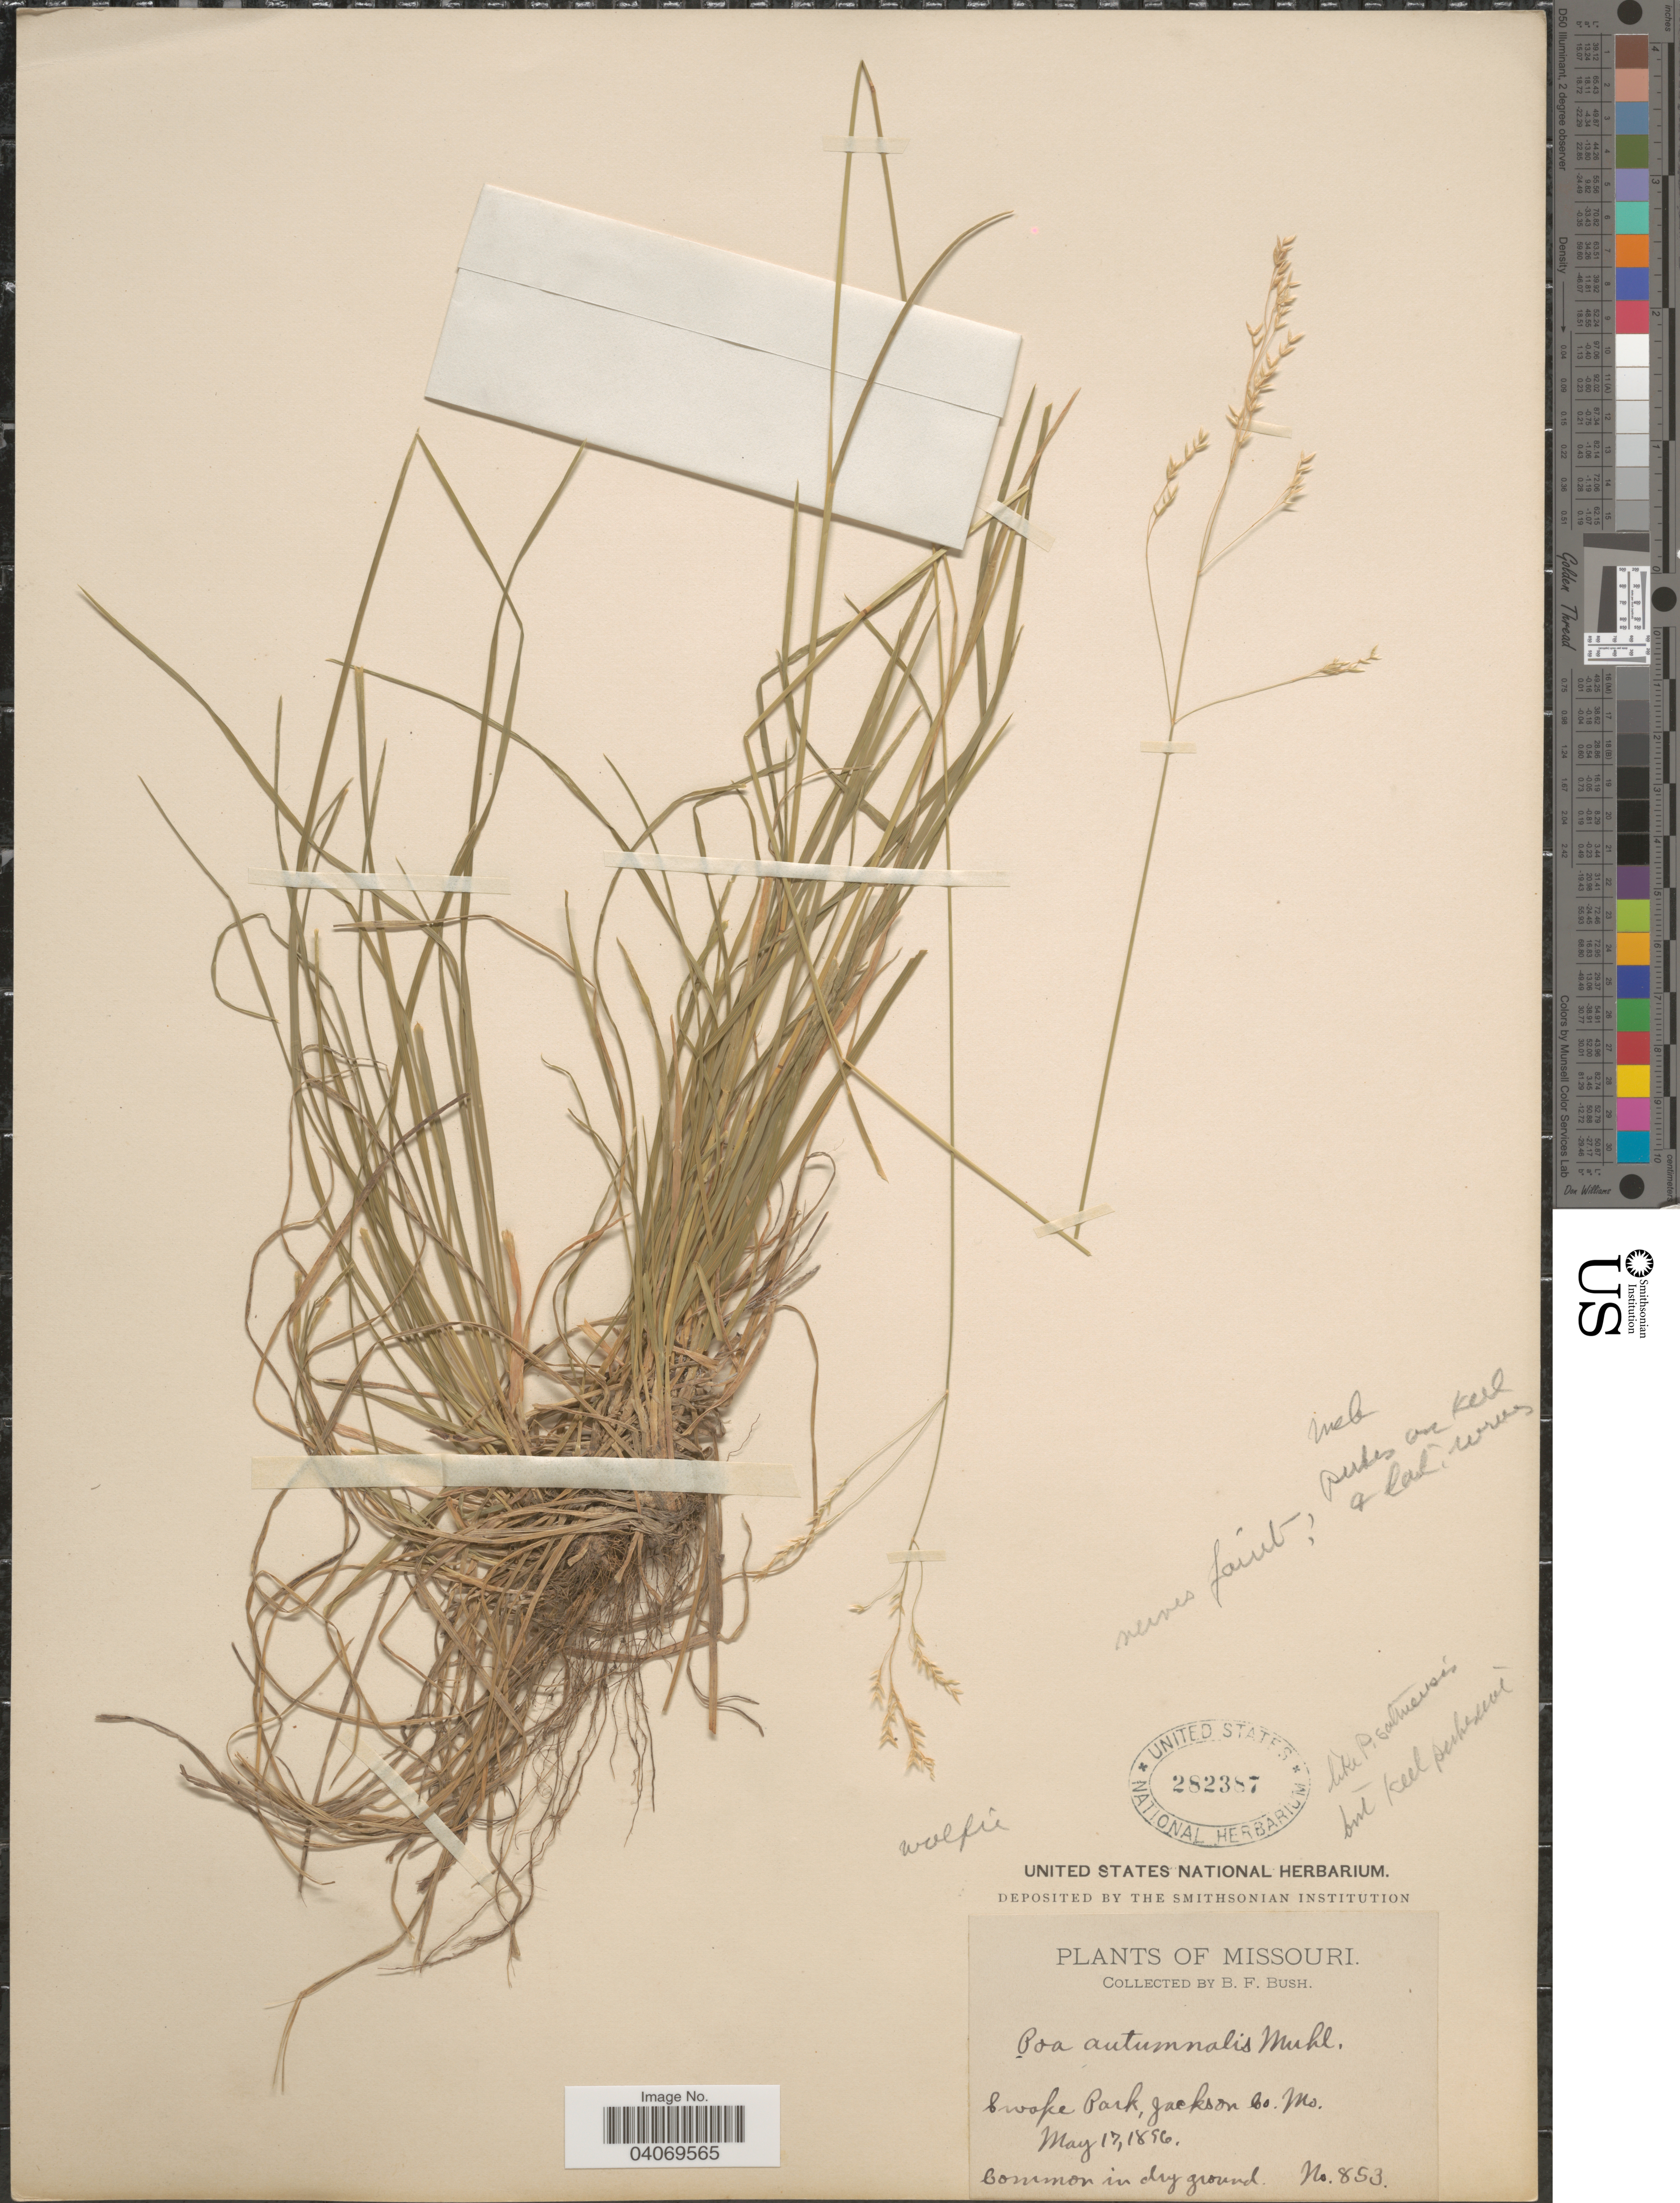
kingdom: Plantae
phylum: Tracheophyta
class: Liliopsida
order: Poales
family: Poaceae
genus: Poa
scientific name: Poa wolfii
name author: Scribn.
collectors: B. F. Bush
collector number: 853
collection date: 1896-05-17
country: United States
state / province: Missouri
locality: Swope Park, Jackson Co.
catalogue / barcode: US 282387